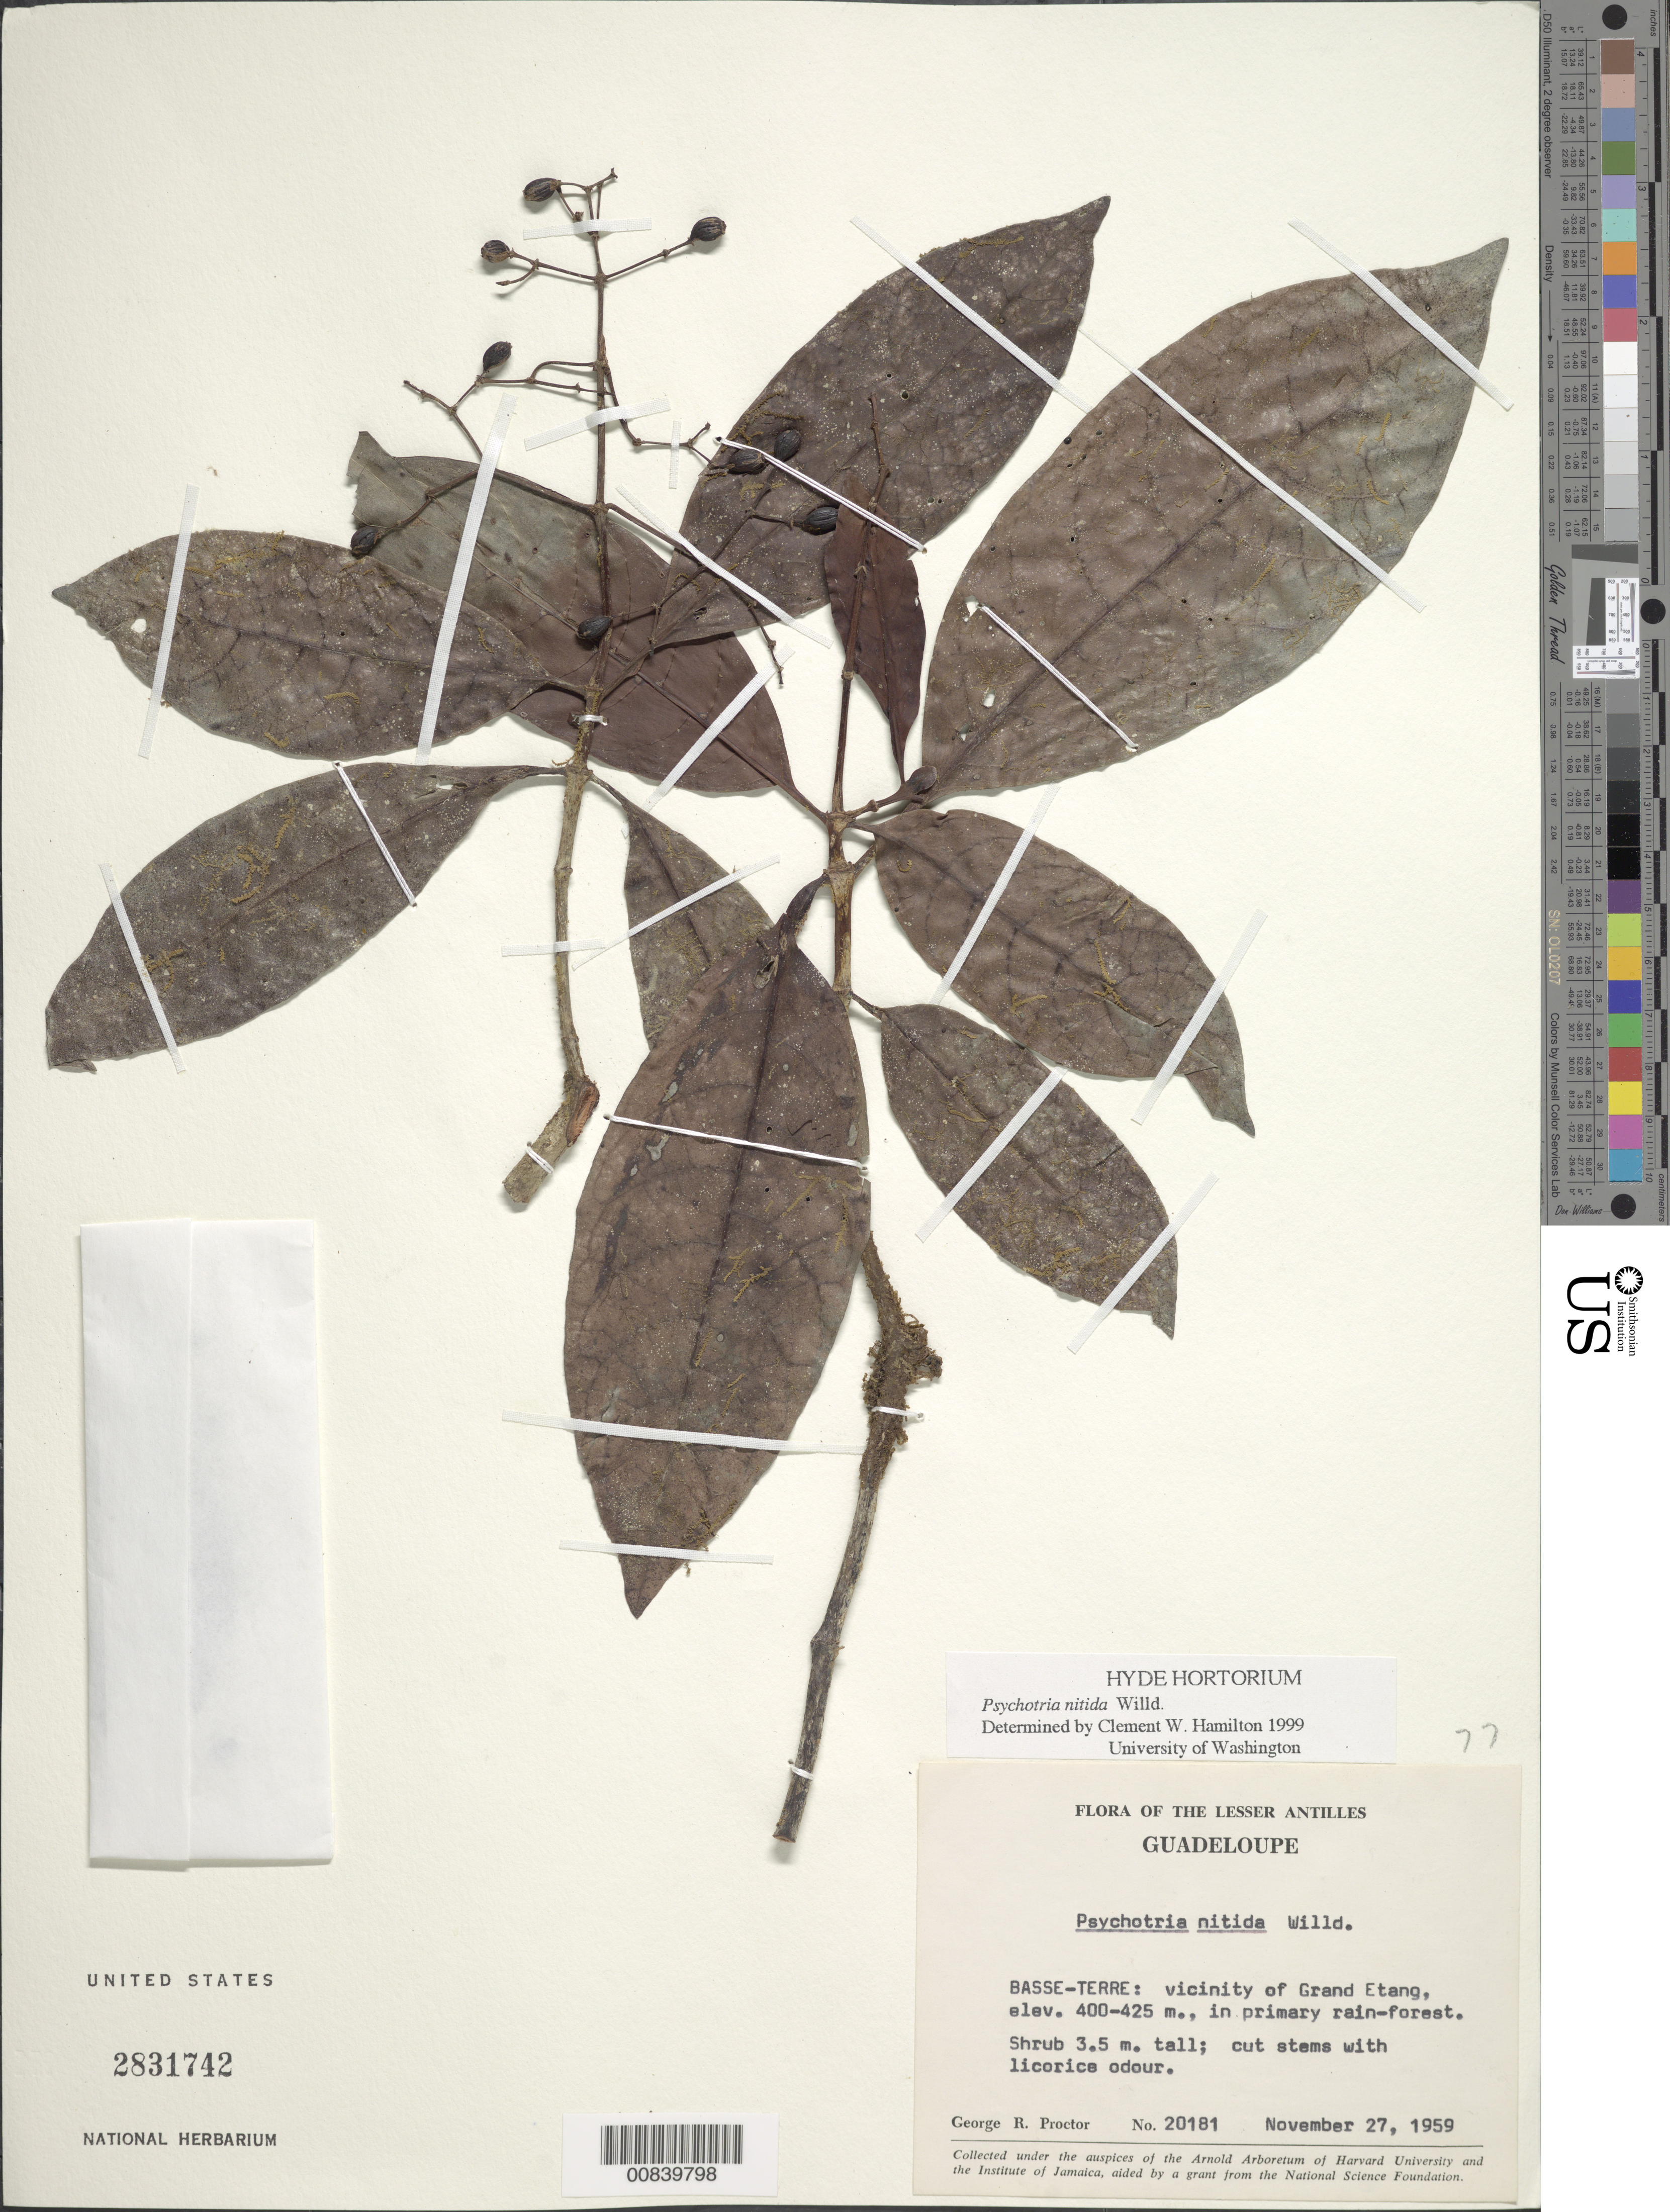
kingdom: Plantae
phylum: Tracheophyta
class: Magnoliopsida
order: Gentianales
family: Rubiaceae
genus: Psychotria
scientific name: Psychotria mapourioides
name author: DC.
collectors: G. R. Proctor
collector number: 20181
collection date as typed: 27 Nov 1959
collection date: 1959-11-27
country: Guadeloupe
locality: Basse Terre: Vicinity of Grand Etang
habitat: Primary rainforest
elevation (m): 400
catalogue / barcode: US 2831742